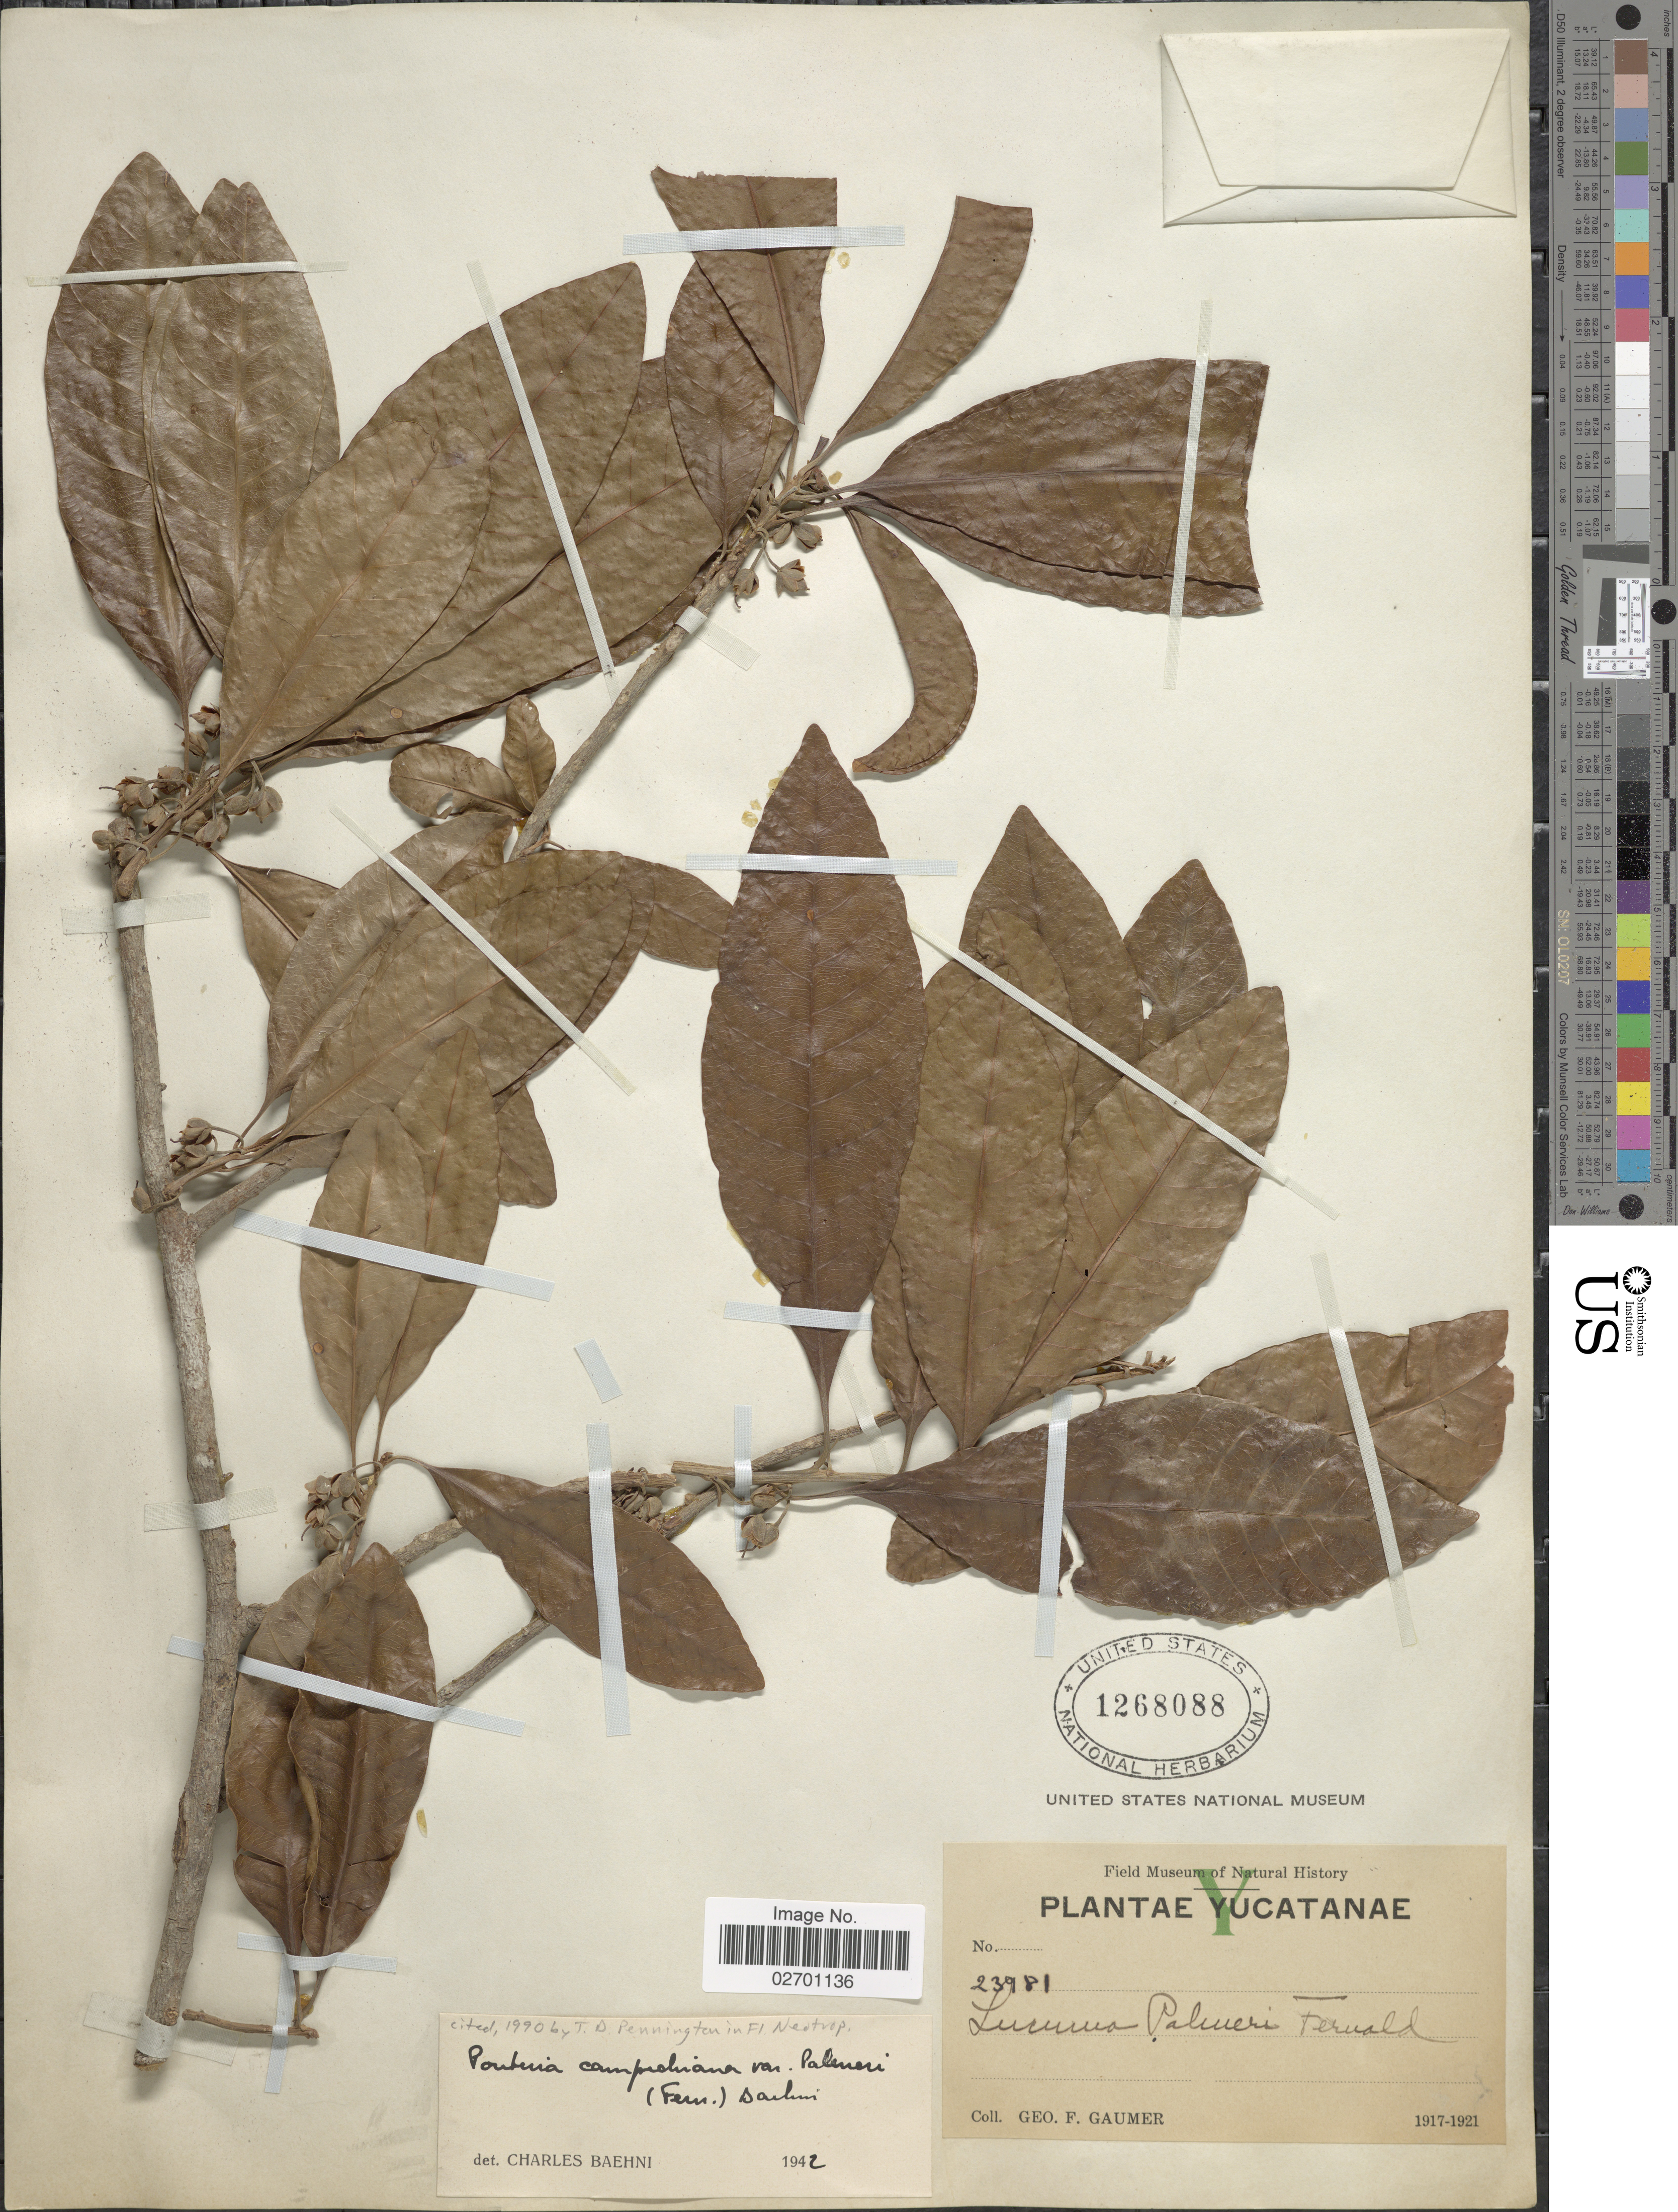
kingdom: Plantae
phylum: Tracheophyta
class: Magnoliopsida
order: Ericales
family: Sapotaceae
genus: Pouteria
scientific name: Pouteria campechiana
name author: (Kunth) Baehni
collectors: G. F. Gaumer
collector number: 23981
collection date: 1917/1921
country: Mexico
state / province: Yucatán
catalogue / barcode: US 1268088